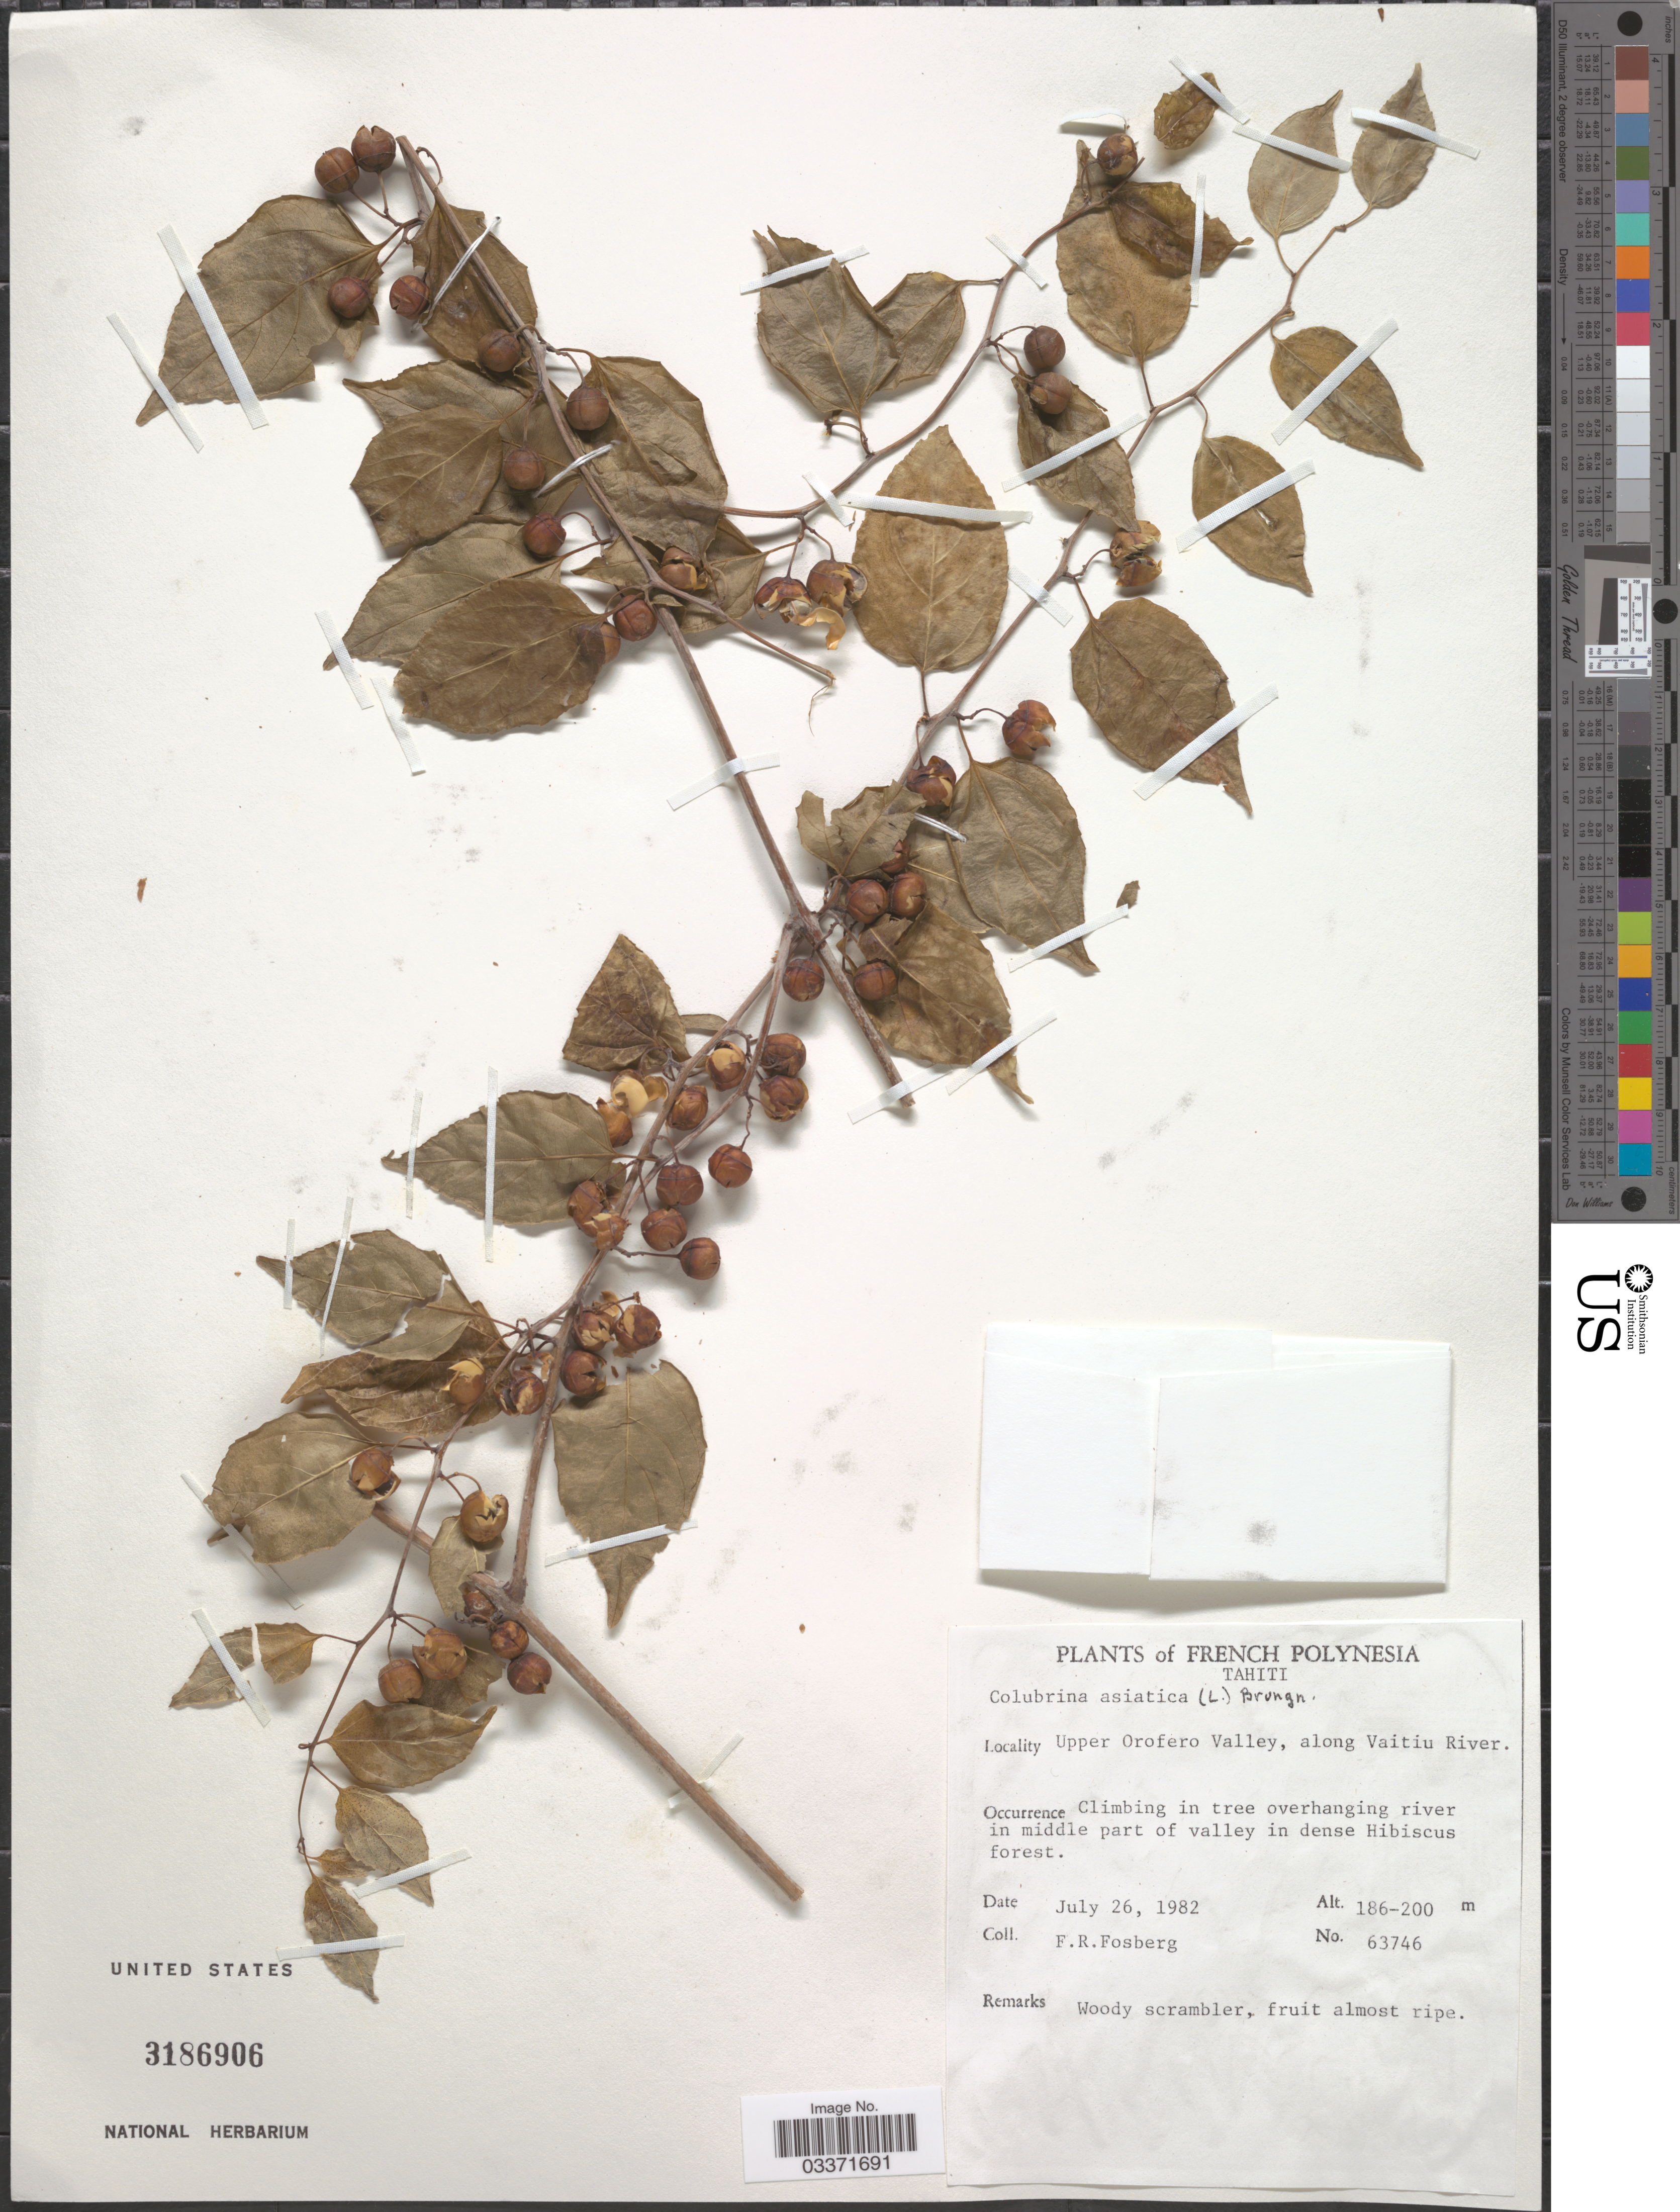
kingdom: Plantae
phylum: Tracheophyta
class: Magnoliopsida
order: Rosales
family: Rhamnaceae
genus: Colubrina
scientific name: Colubrina asiatica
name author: (L.) Brongn.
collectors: F. R. Fosberg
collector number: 63746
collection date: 1982-07-26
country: French Polynesia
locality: Tahiti, Upper Orofero Valley, along Vaitiu River.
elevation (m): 186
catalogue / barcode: US 3186906